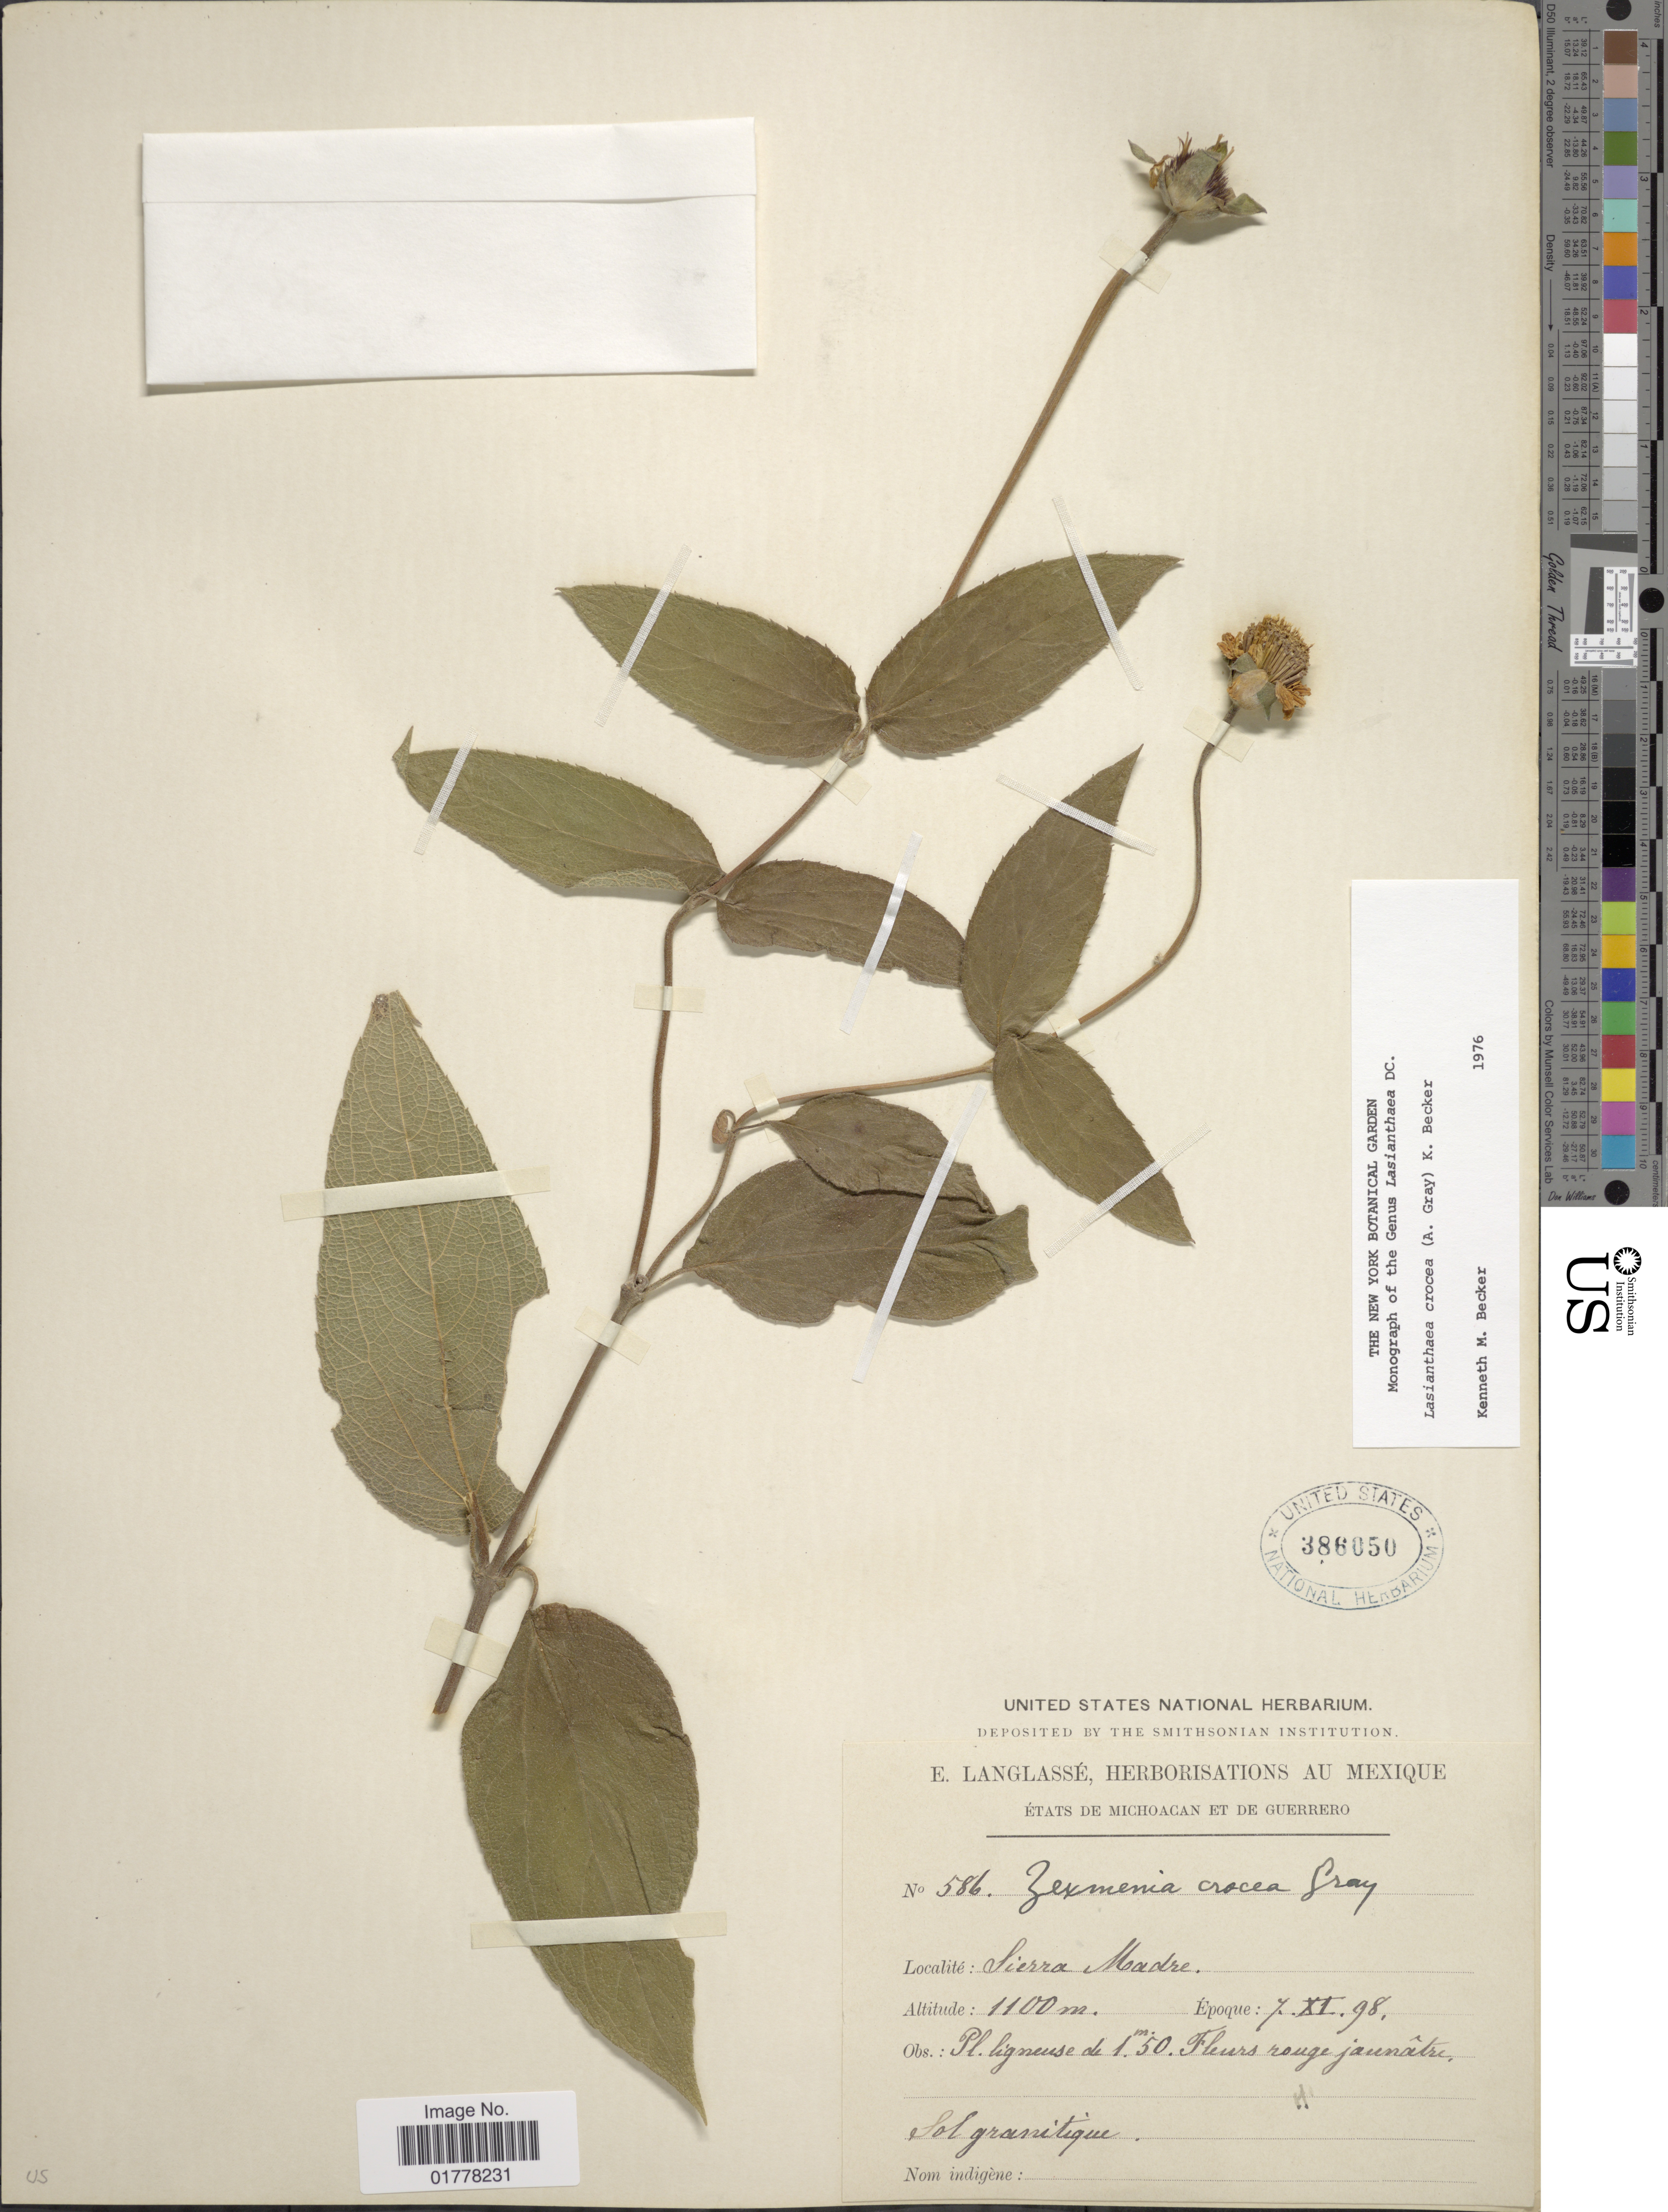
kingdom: Plantae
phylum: Tracheophyta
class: Magnoliopsida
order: Asterales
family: Asteraceae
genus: Lasianthaea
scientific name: Lasianthaea crocea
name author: (A. Gray) K.M. Becker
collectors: E. Langlassé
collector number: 586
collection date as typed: Transcribed d/m/y: 7/11/98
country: Mexico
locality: États de Michoacan et de Guerrero. Sierra Madre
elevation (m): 1100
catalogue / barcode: US 386050